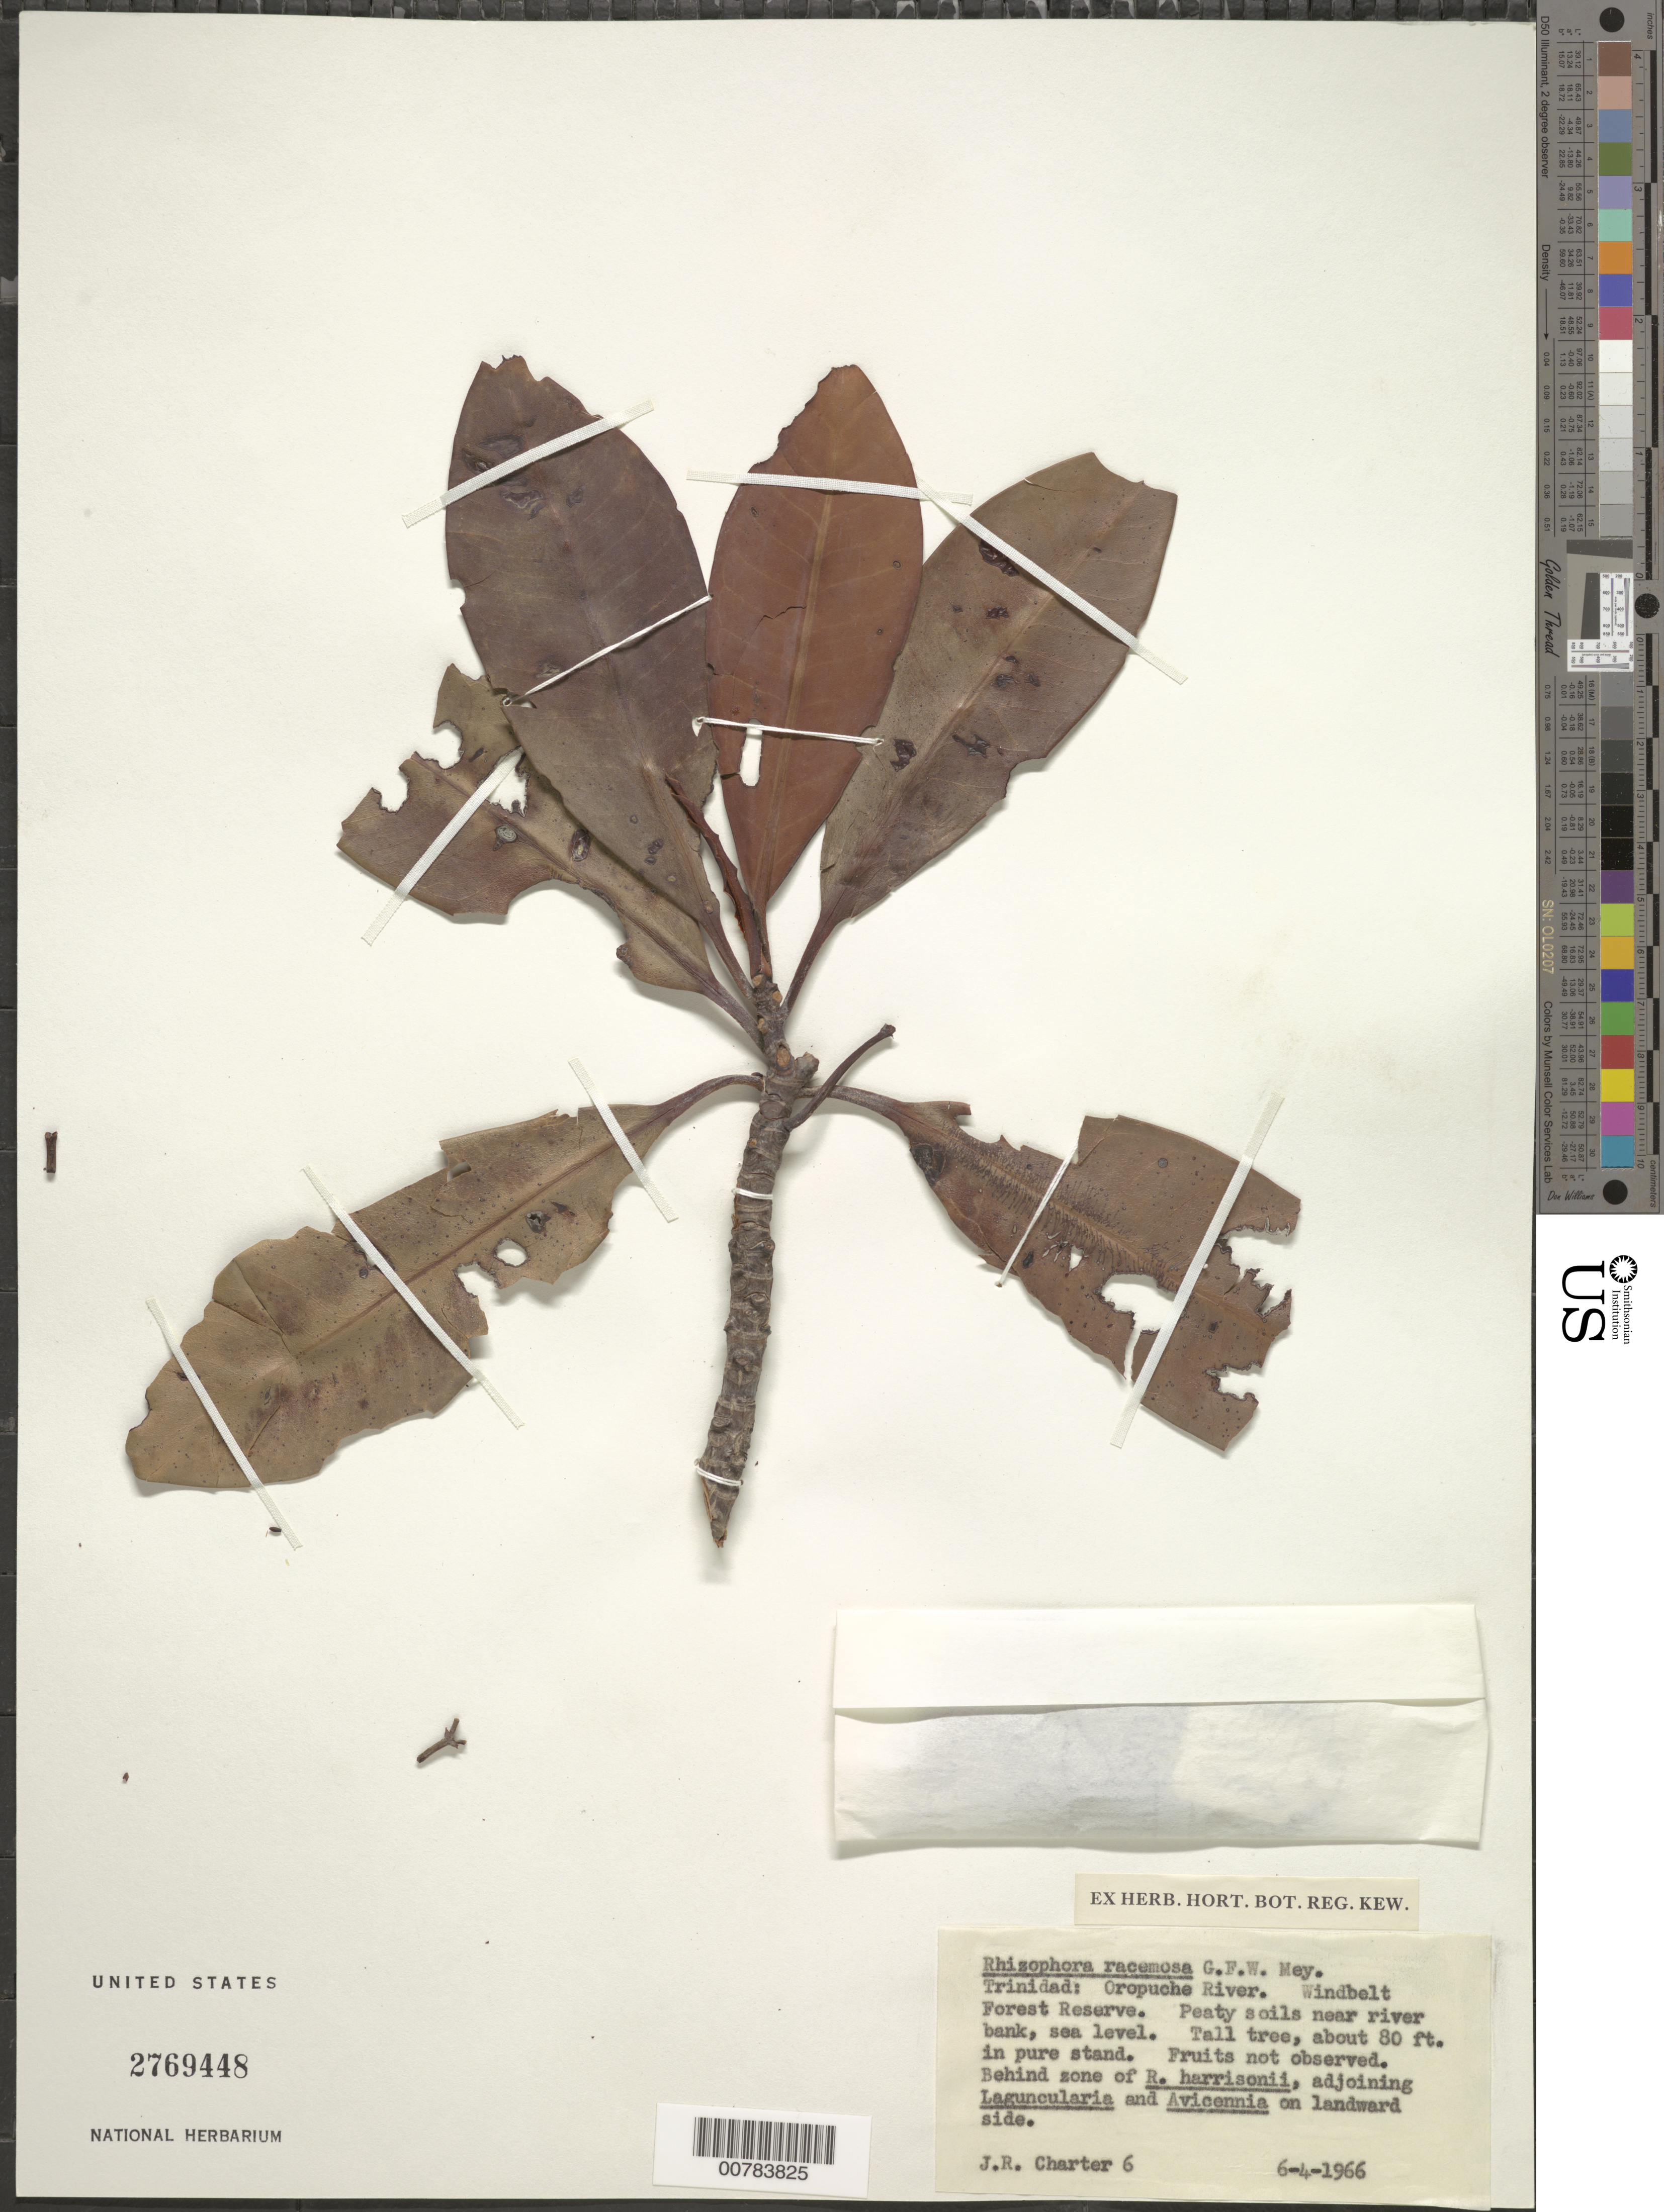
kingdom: Plantae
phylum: Tracheophyta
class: Magnoliopsida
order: Malpighiales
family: Rhizophoraceae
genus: Rhizophora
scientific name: Rhizophora racemosa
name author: G. Mey.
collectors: J. Charter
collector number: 6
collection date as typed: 6-4-1966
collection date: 1966-04-06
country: Trinidad and Tobago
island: Trinidad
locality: Oropuche River, Windbelt Forest Reserve, near river bank.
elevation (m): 0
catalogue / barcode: US 2769448